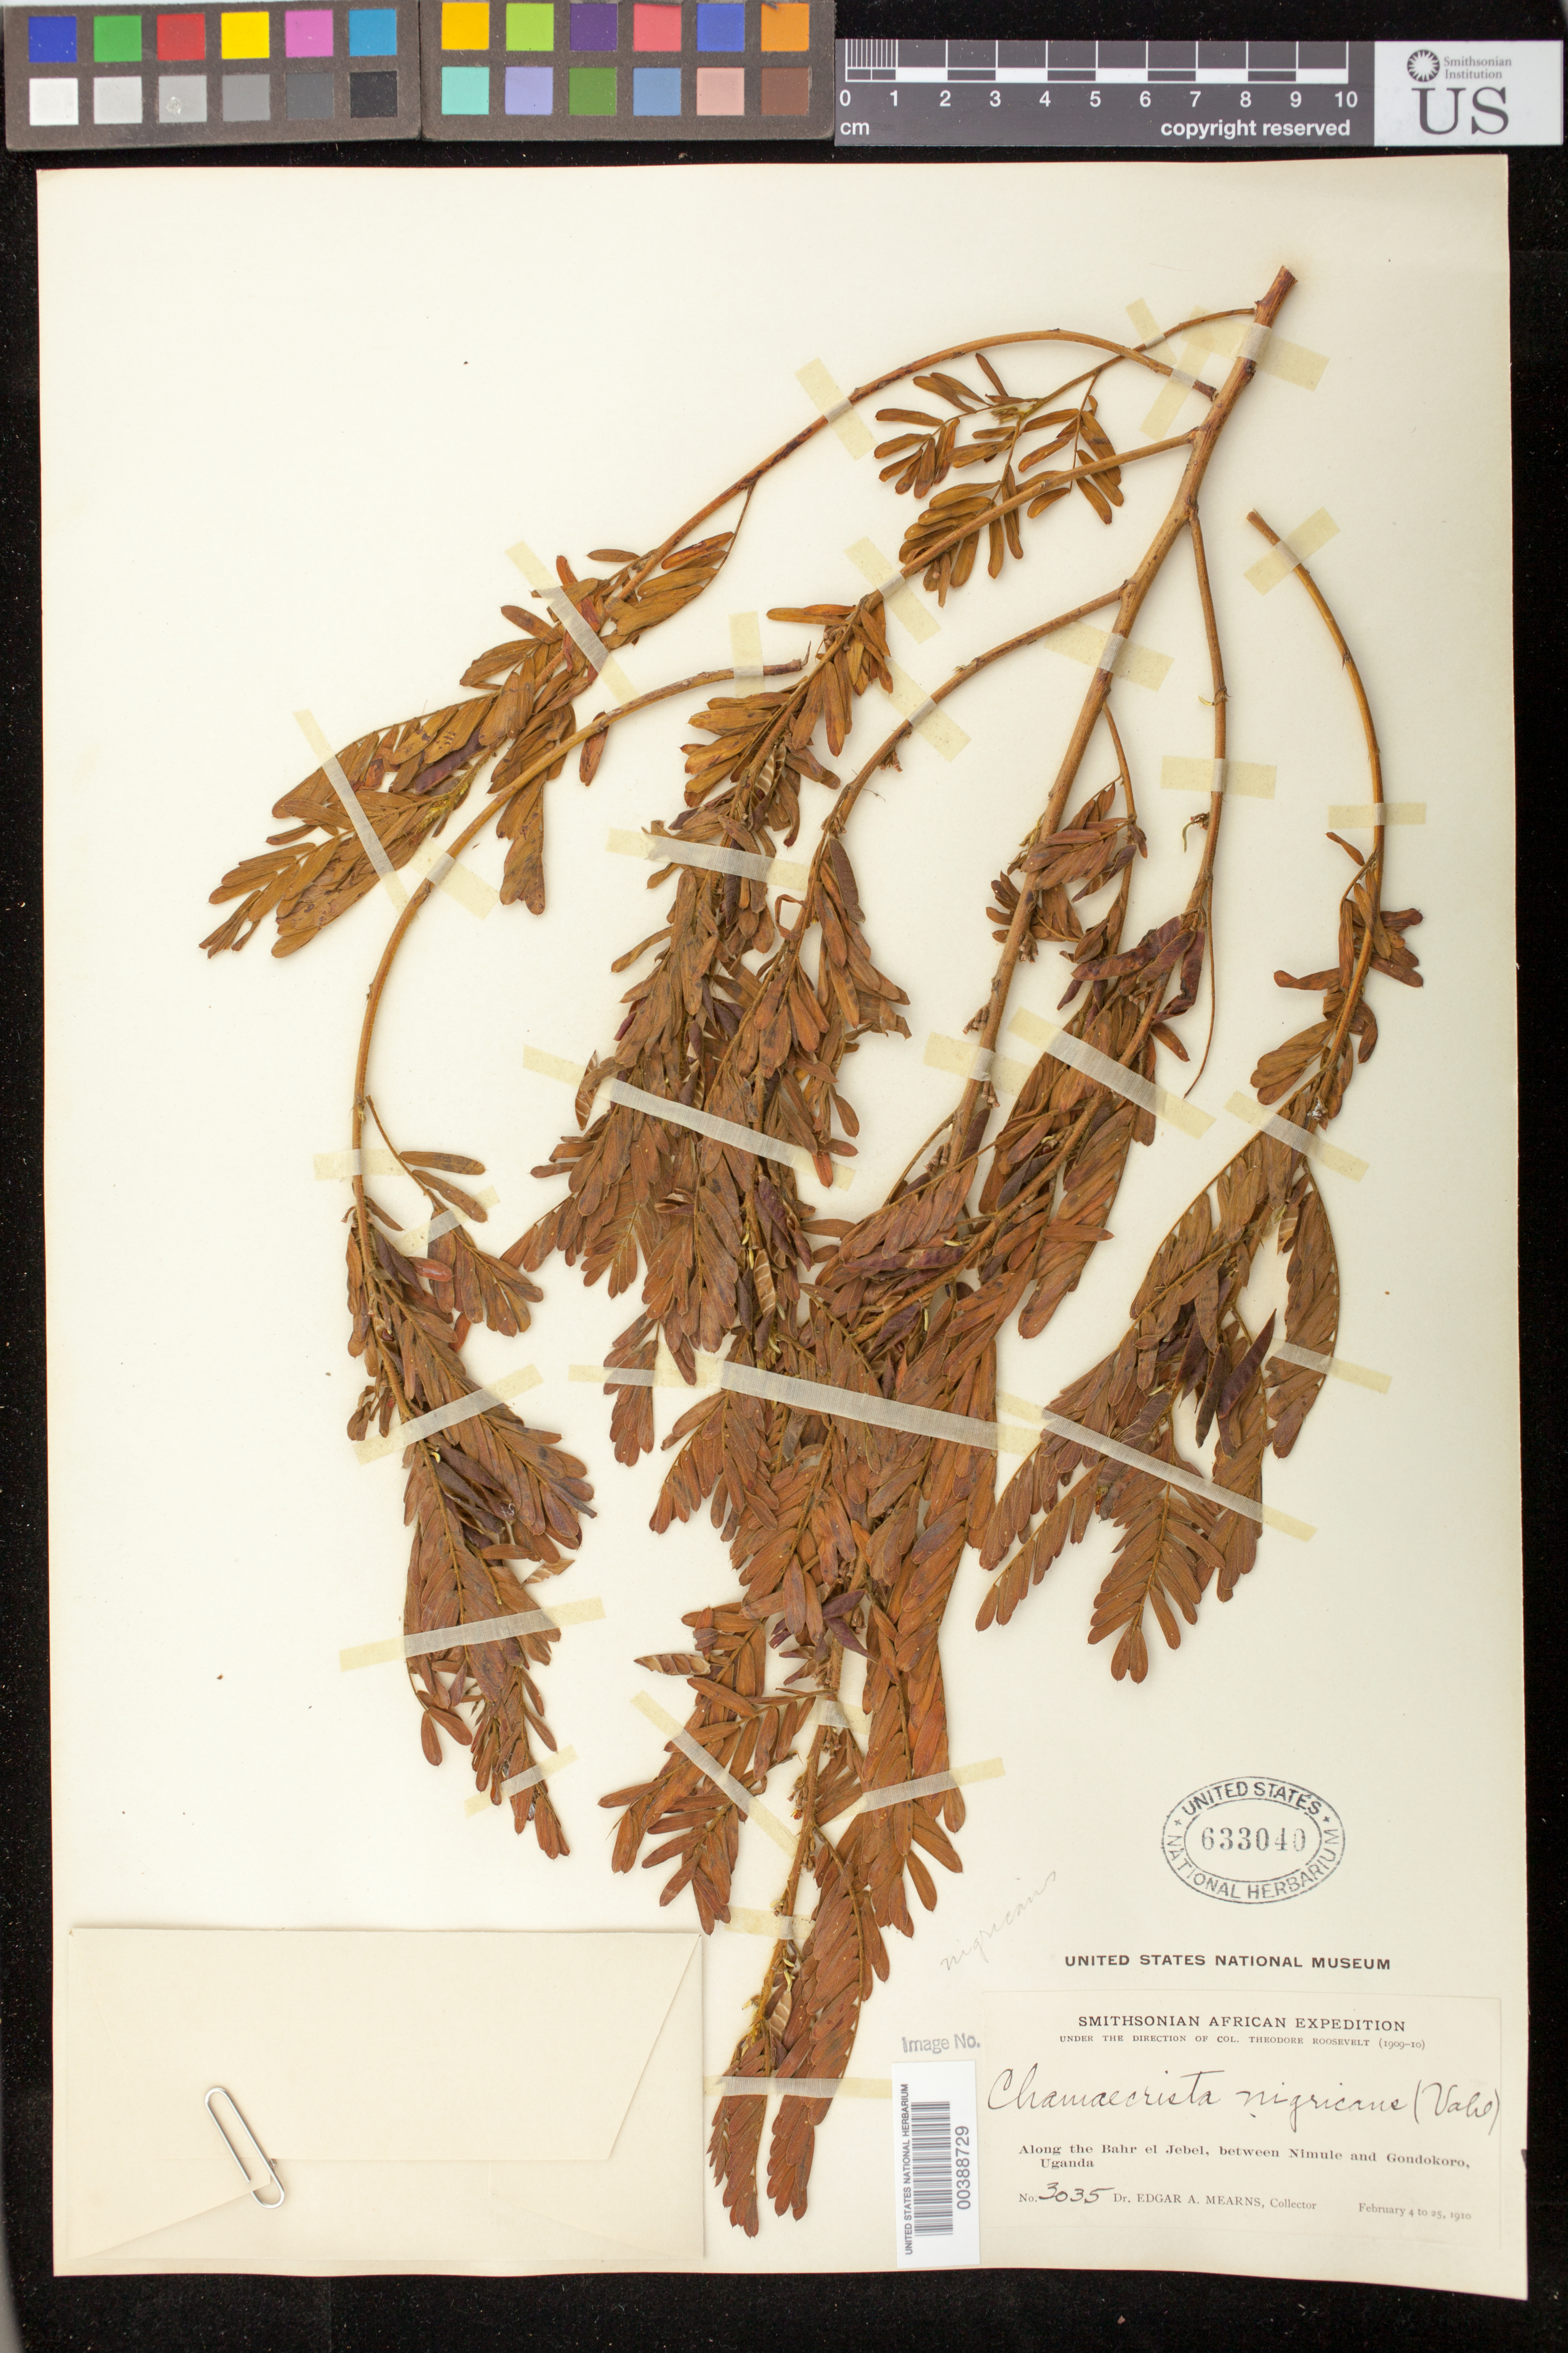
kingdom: Plantae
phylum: Tracheophyta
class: Magnoliopsida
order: Fabales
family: Fabaceae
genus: Chamaecrista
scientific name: Chamaecrista nigricans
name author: (Vahl) Greene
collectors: E. A. Mearns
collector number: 3035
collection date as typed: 04 Feb 1910 to 25 Feb 1910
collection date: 1910-02-04/1910-02-25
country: Uganda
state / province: Northern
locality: Along the Bahr el Jebel, between Nimule [=Limule] and Gondokoro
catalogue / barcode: US 633040